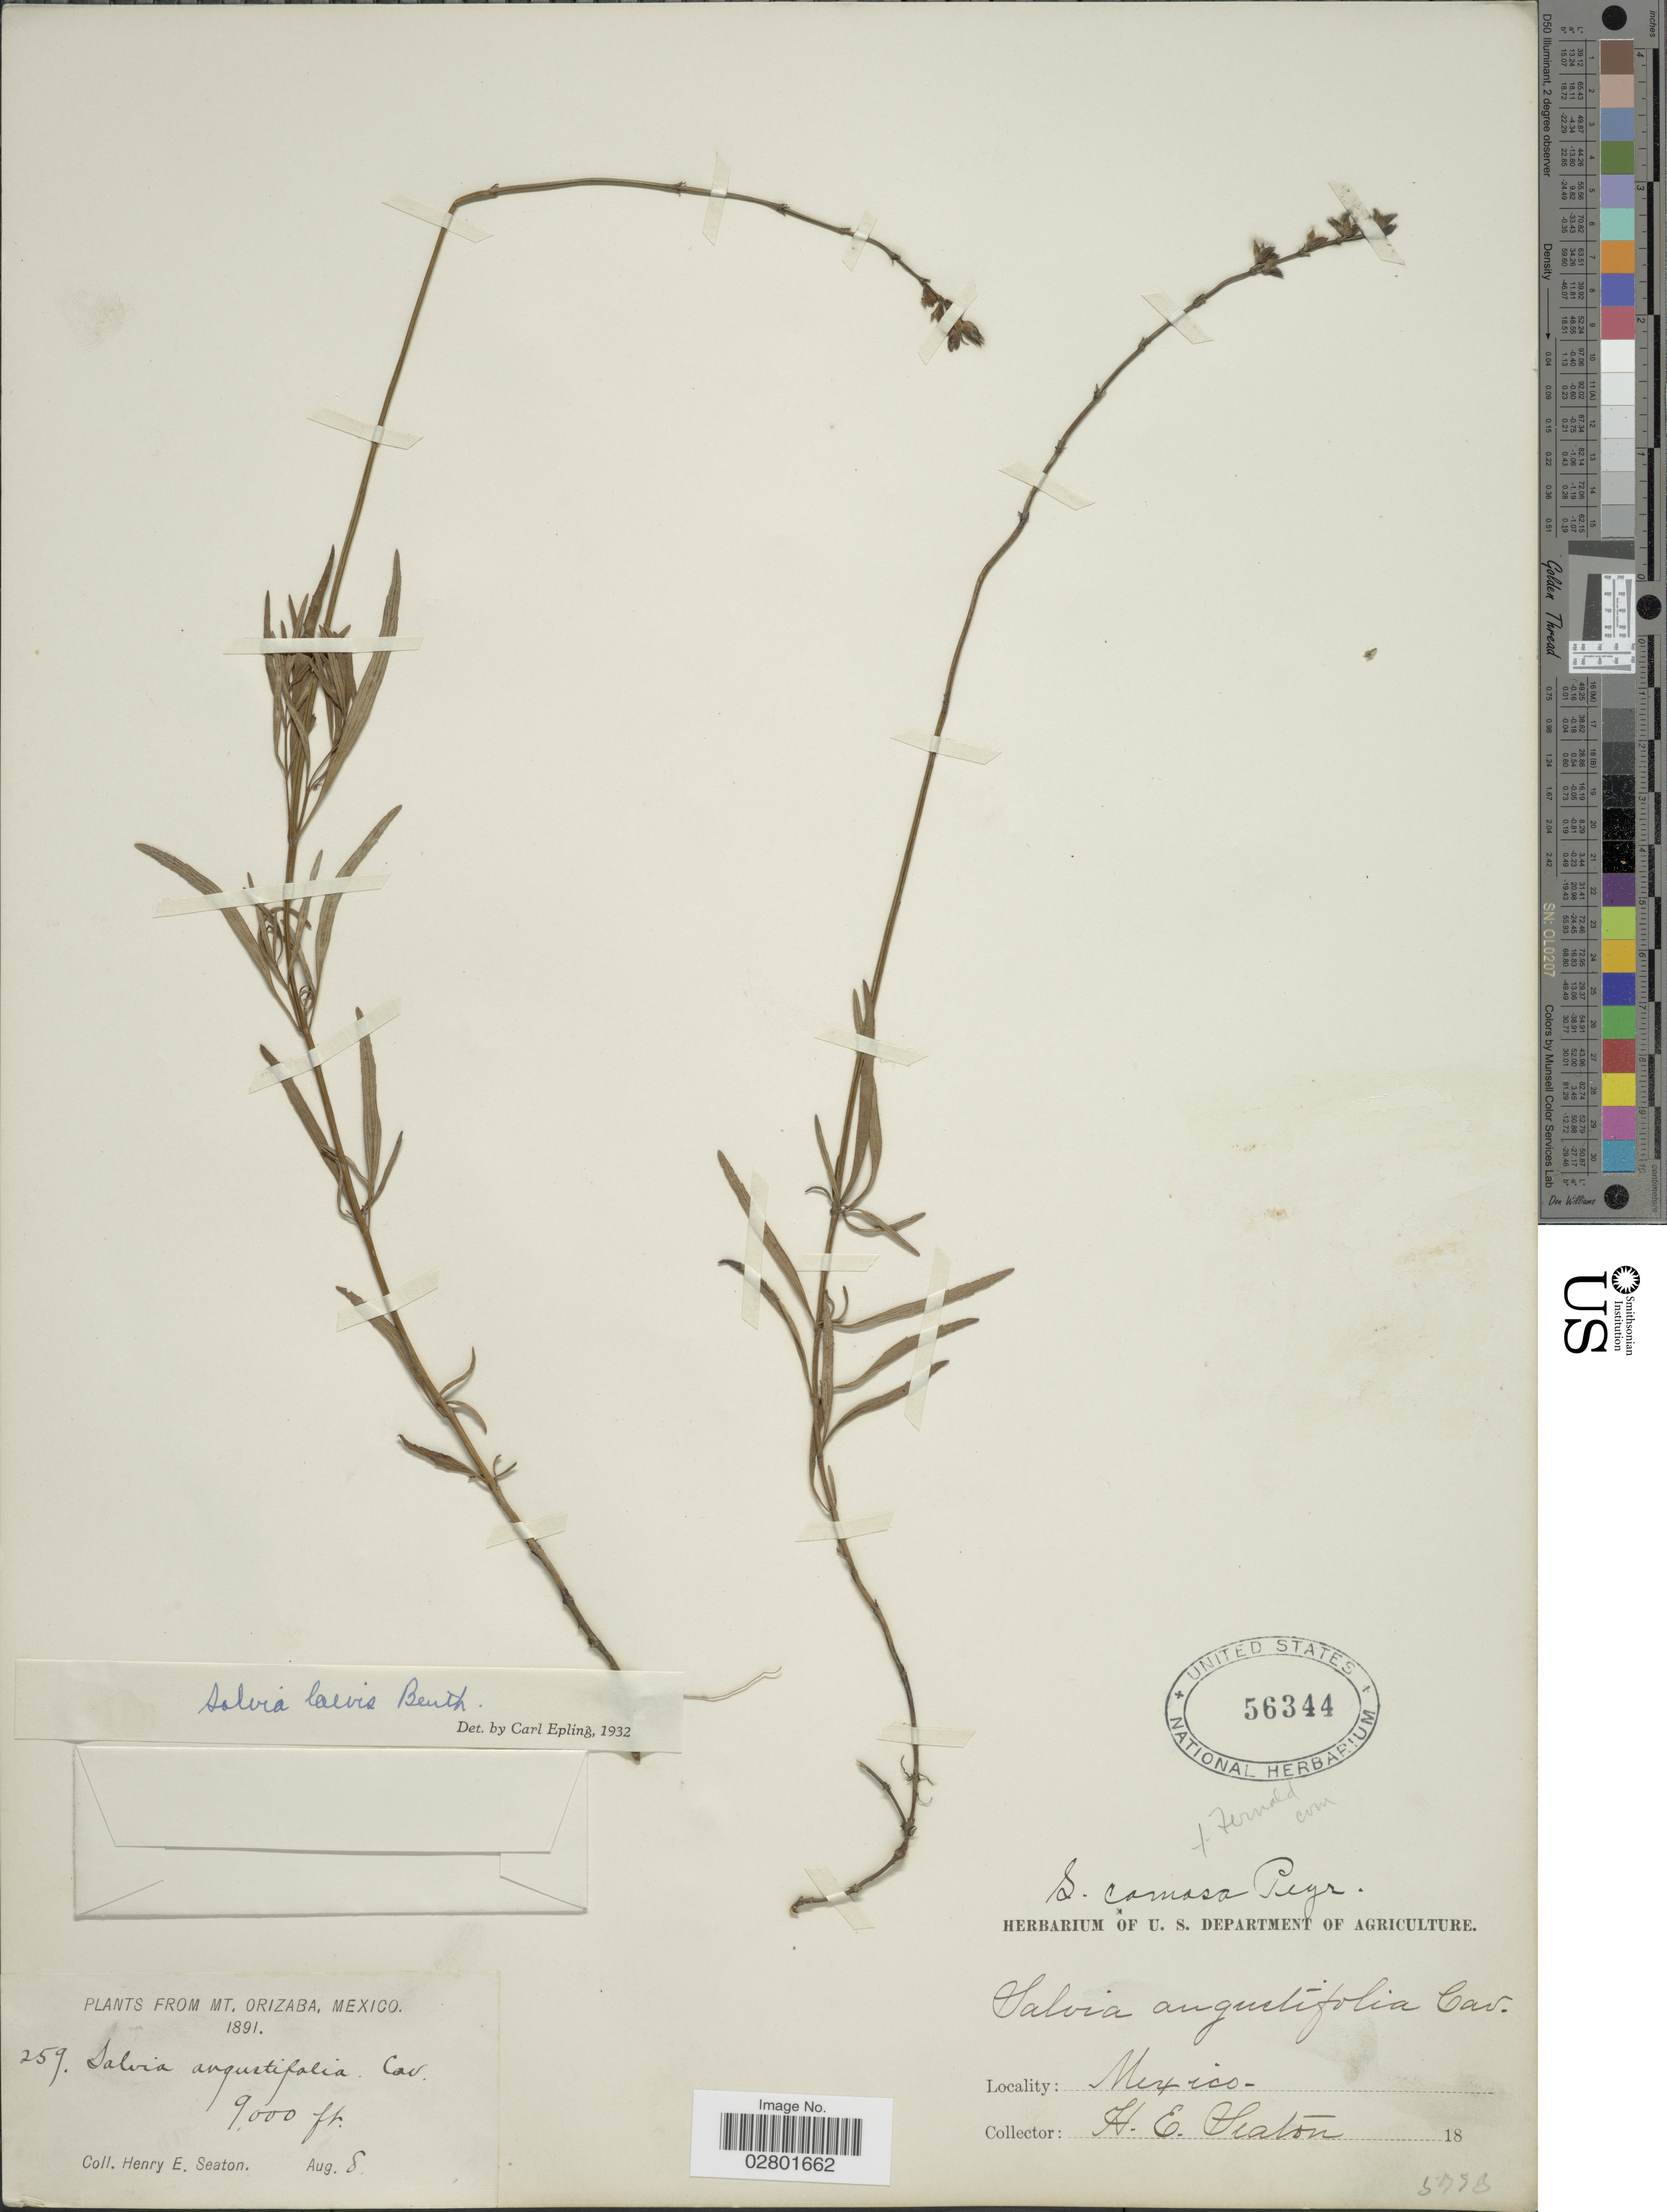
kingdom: Plantae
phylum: Tracheophyta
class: Magnoliopsida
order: Lamiales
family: Lamiaceae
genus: Salvia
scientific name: Salvia laevis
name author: Benth.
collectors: H. E. Seaton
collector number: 259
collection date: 1891-08-08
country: Mexico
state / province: Veracruz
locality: From Mt. Orizaba.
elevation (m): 2743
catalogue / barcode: US 56344